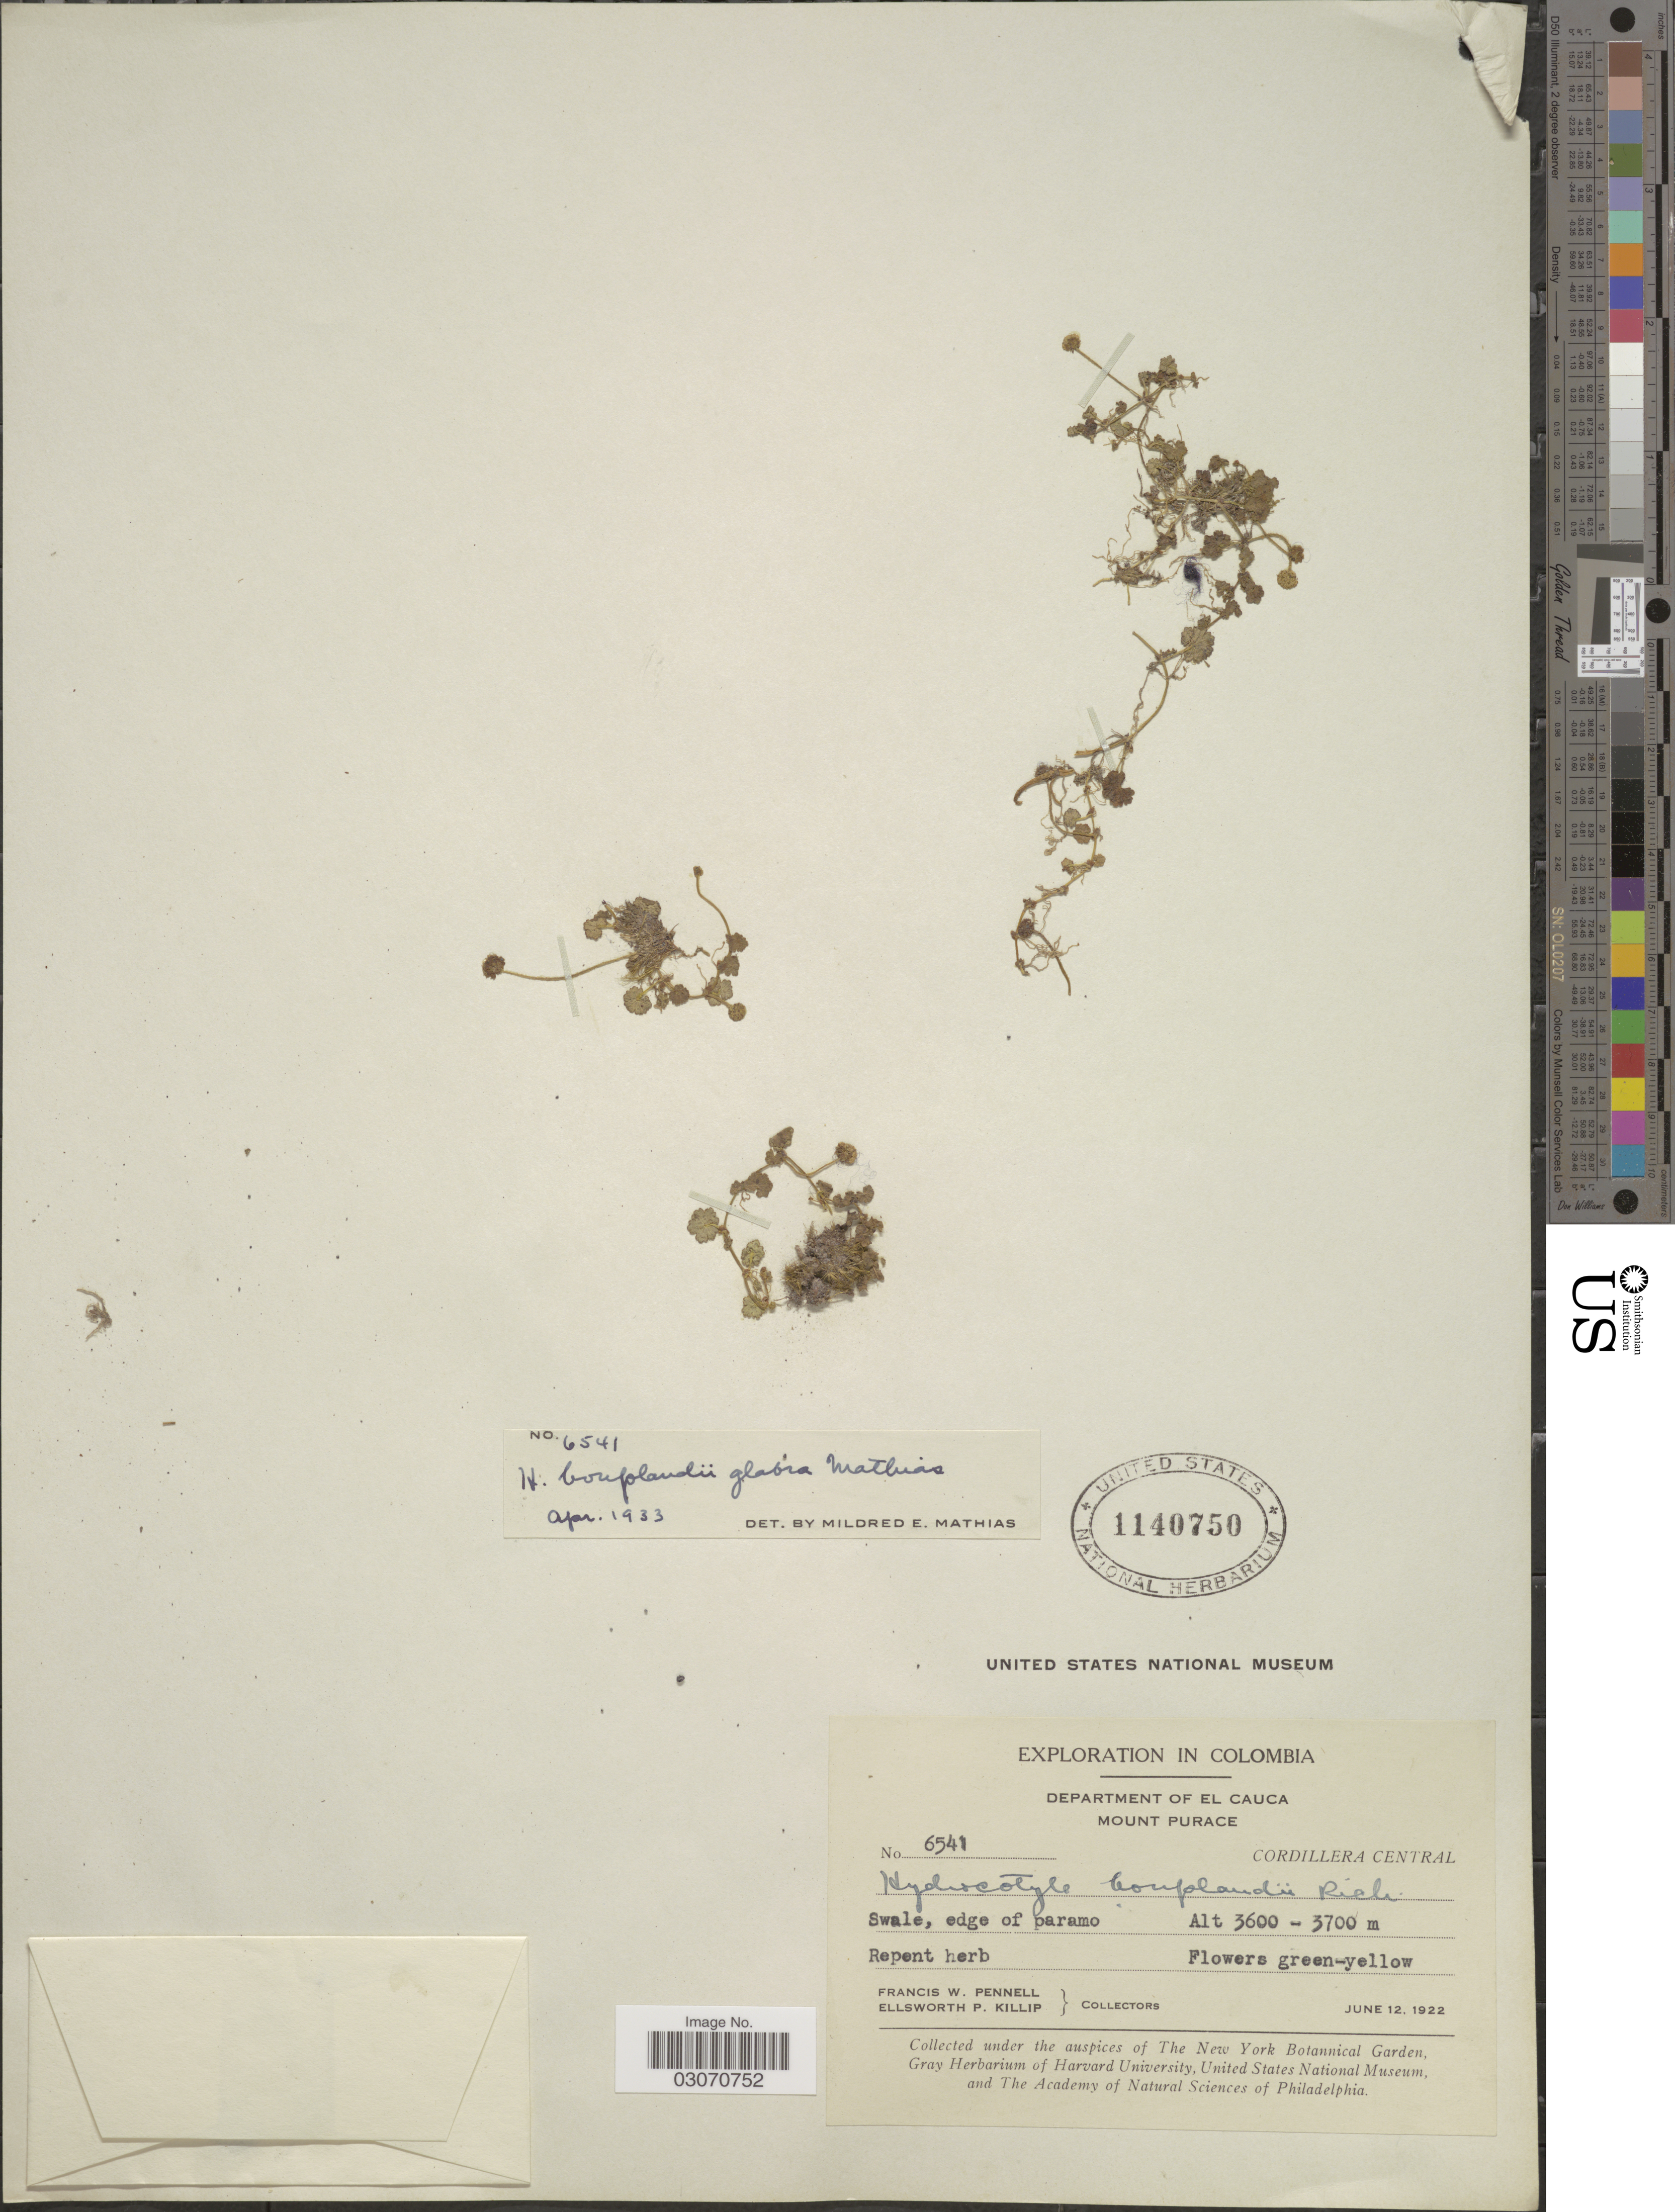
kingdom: Plantae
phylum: Tracheophyta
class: Magnoliopsida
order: Apiales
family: Araliaceae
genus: Hydrocotyle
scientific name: Hydrocotyle bonplandii var. glabra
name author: Mathias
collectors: F. W. Pennell & E. P. Killip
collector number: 6541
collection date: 1922-06-12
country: Colombia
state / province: Cauca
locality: Department of El Cauca, Mount Purace, Cordillera Central.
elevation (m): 3600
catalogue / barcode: US 1140750